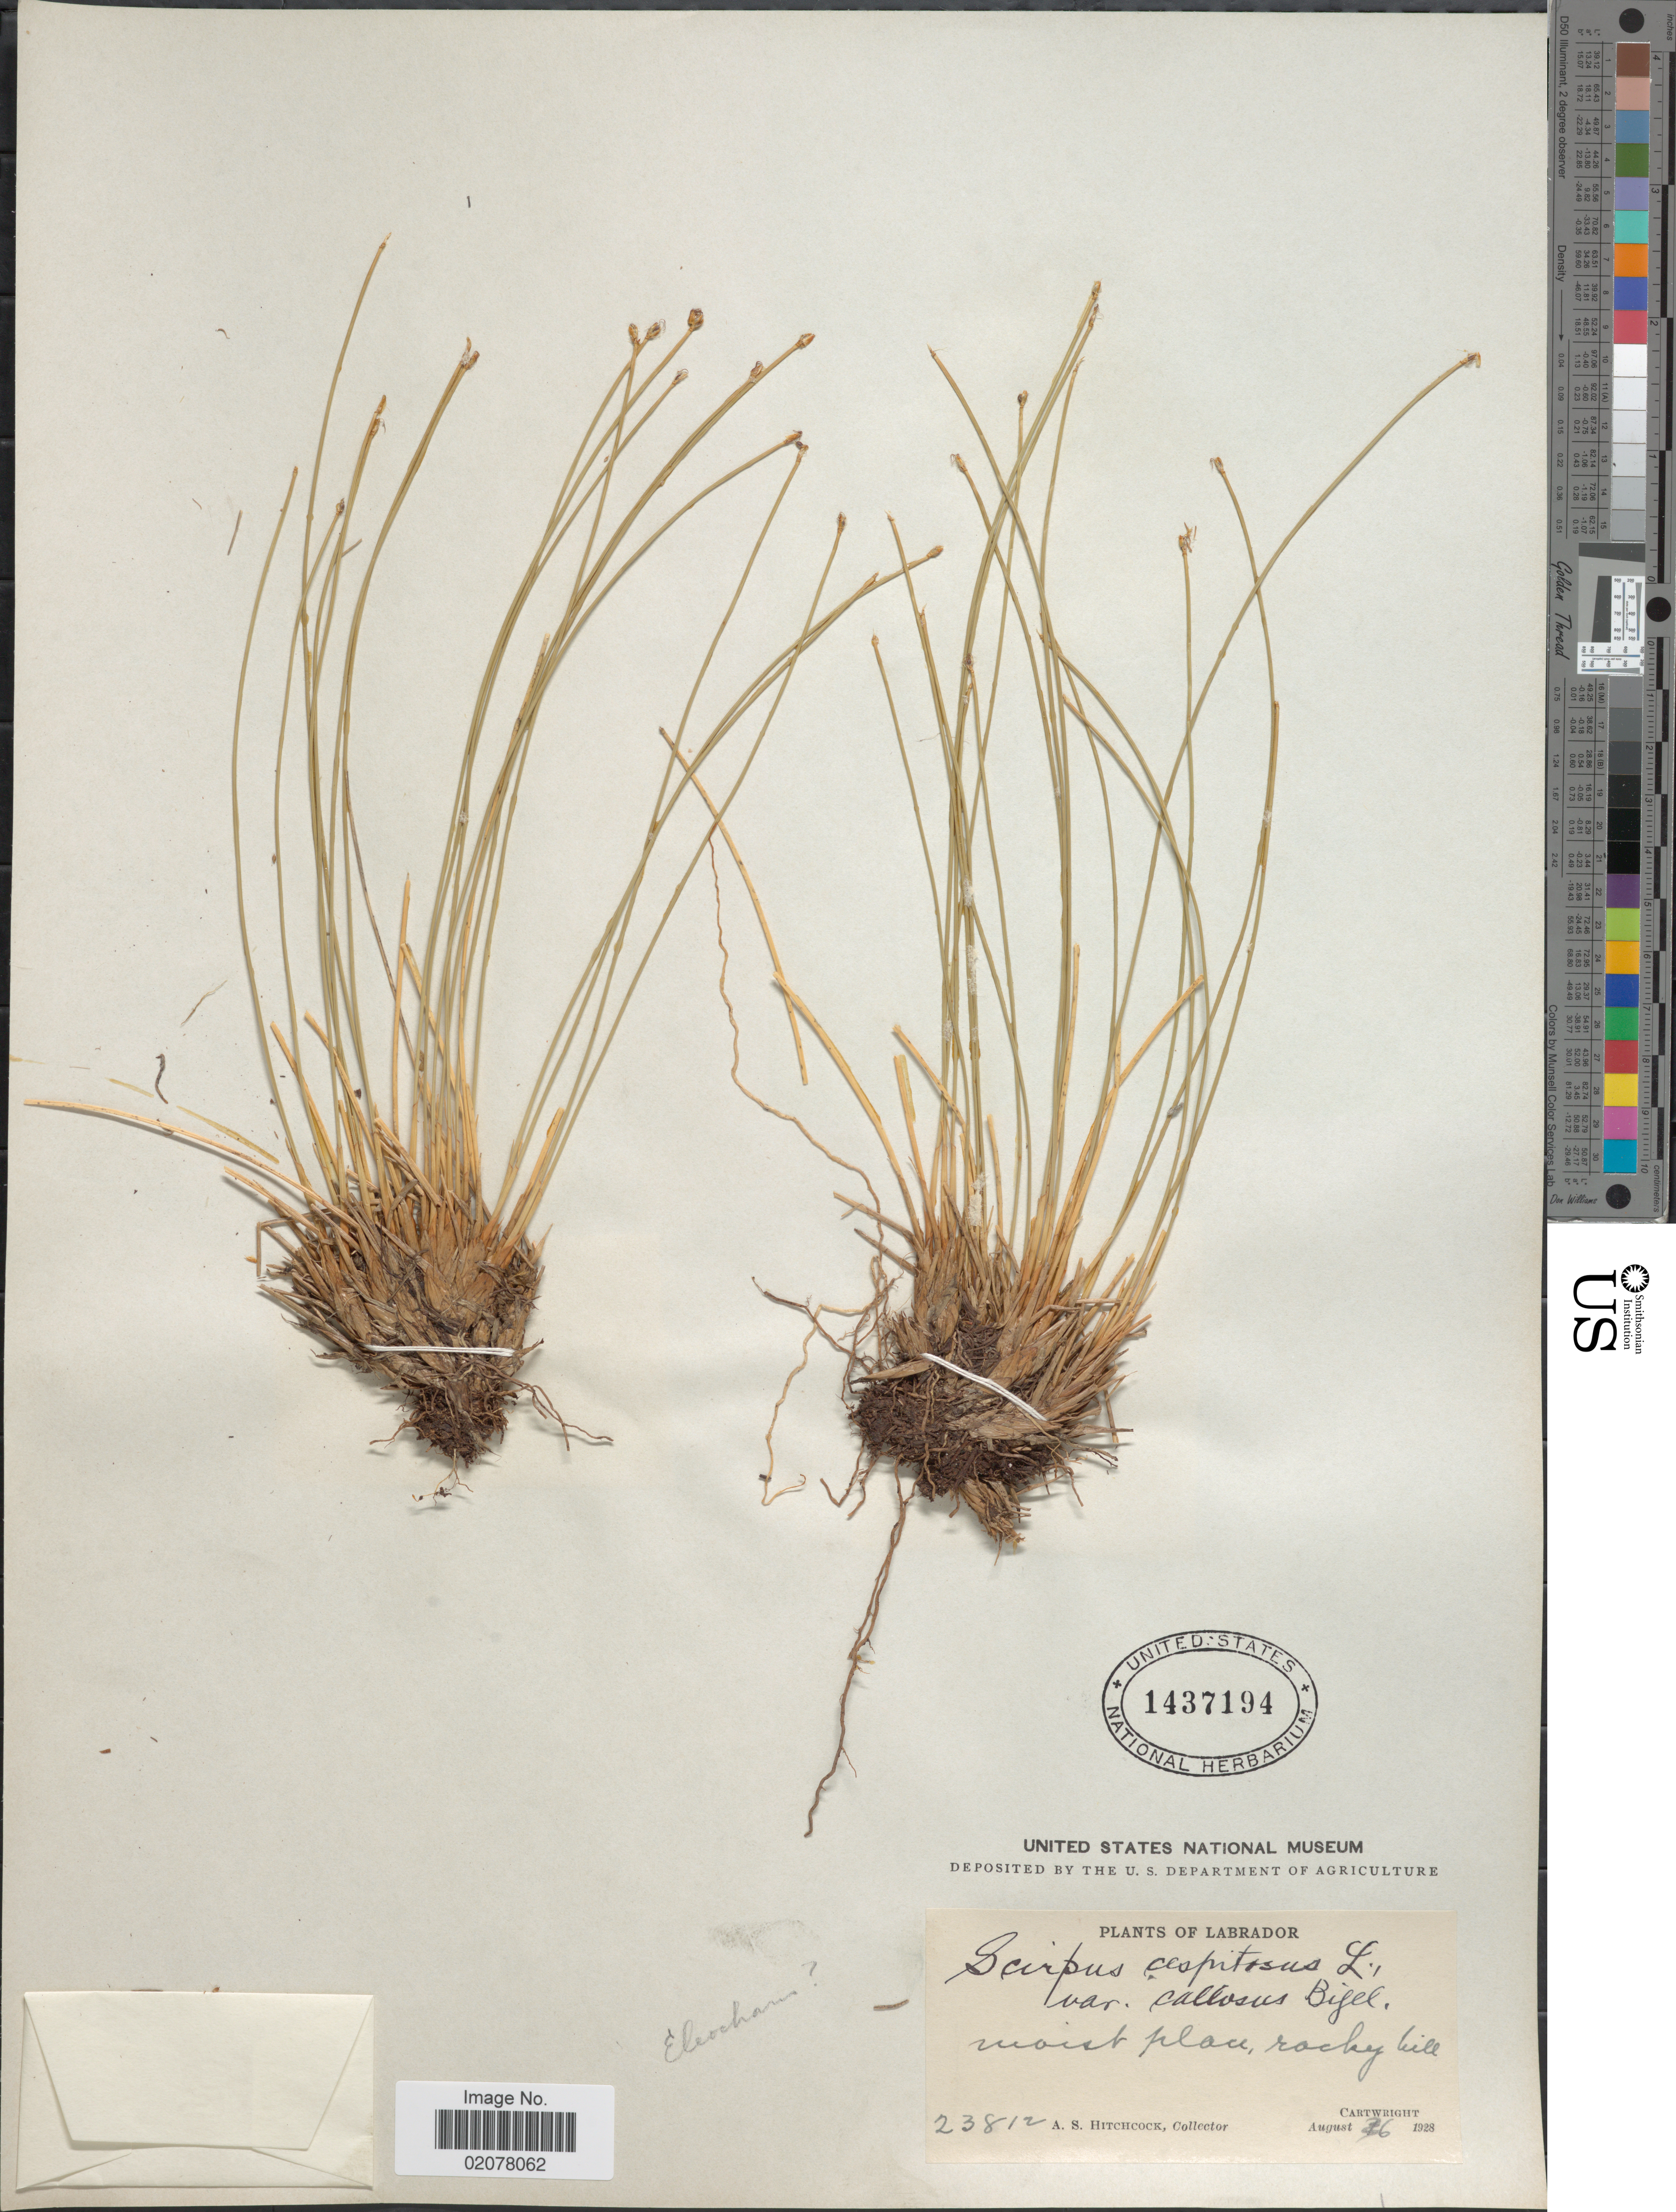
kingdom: Plantae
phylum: Tracheophyta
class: Liliopsida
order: Poales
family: Cyperaceae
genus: Trichophorum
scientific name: Trichophorum cespitosum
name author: (L.) Hartm.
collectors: A. S. Hitchcock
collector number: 23812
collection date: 1928-08-06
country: Canada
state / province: Newfoundland and Labrador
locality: Labrador. Moist place, rocky hill. Cartwright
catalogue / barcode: US 1437194